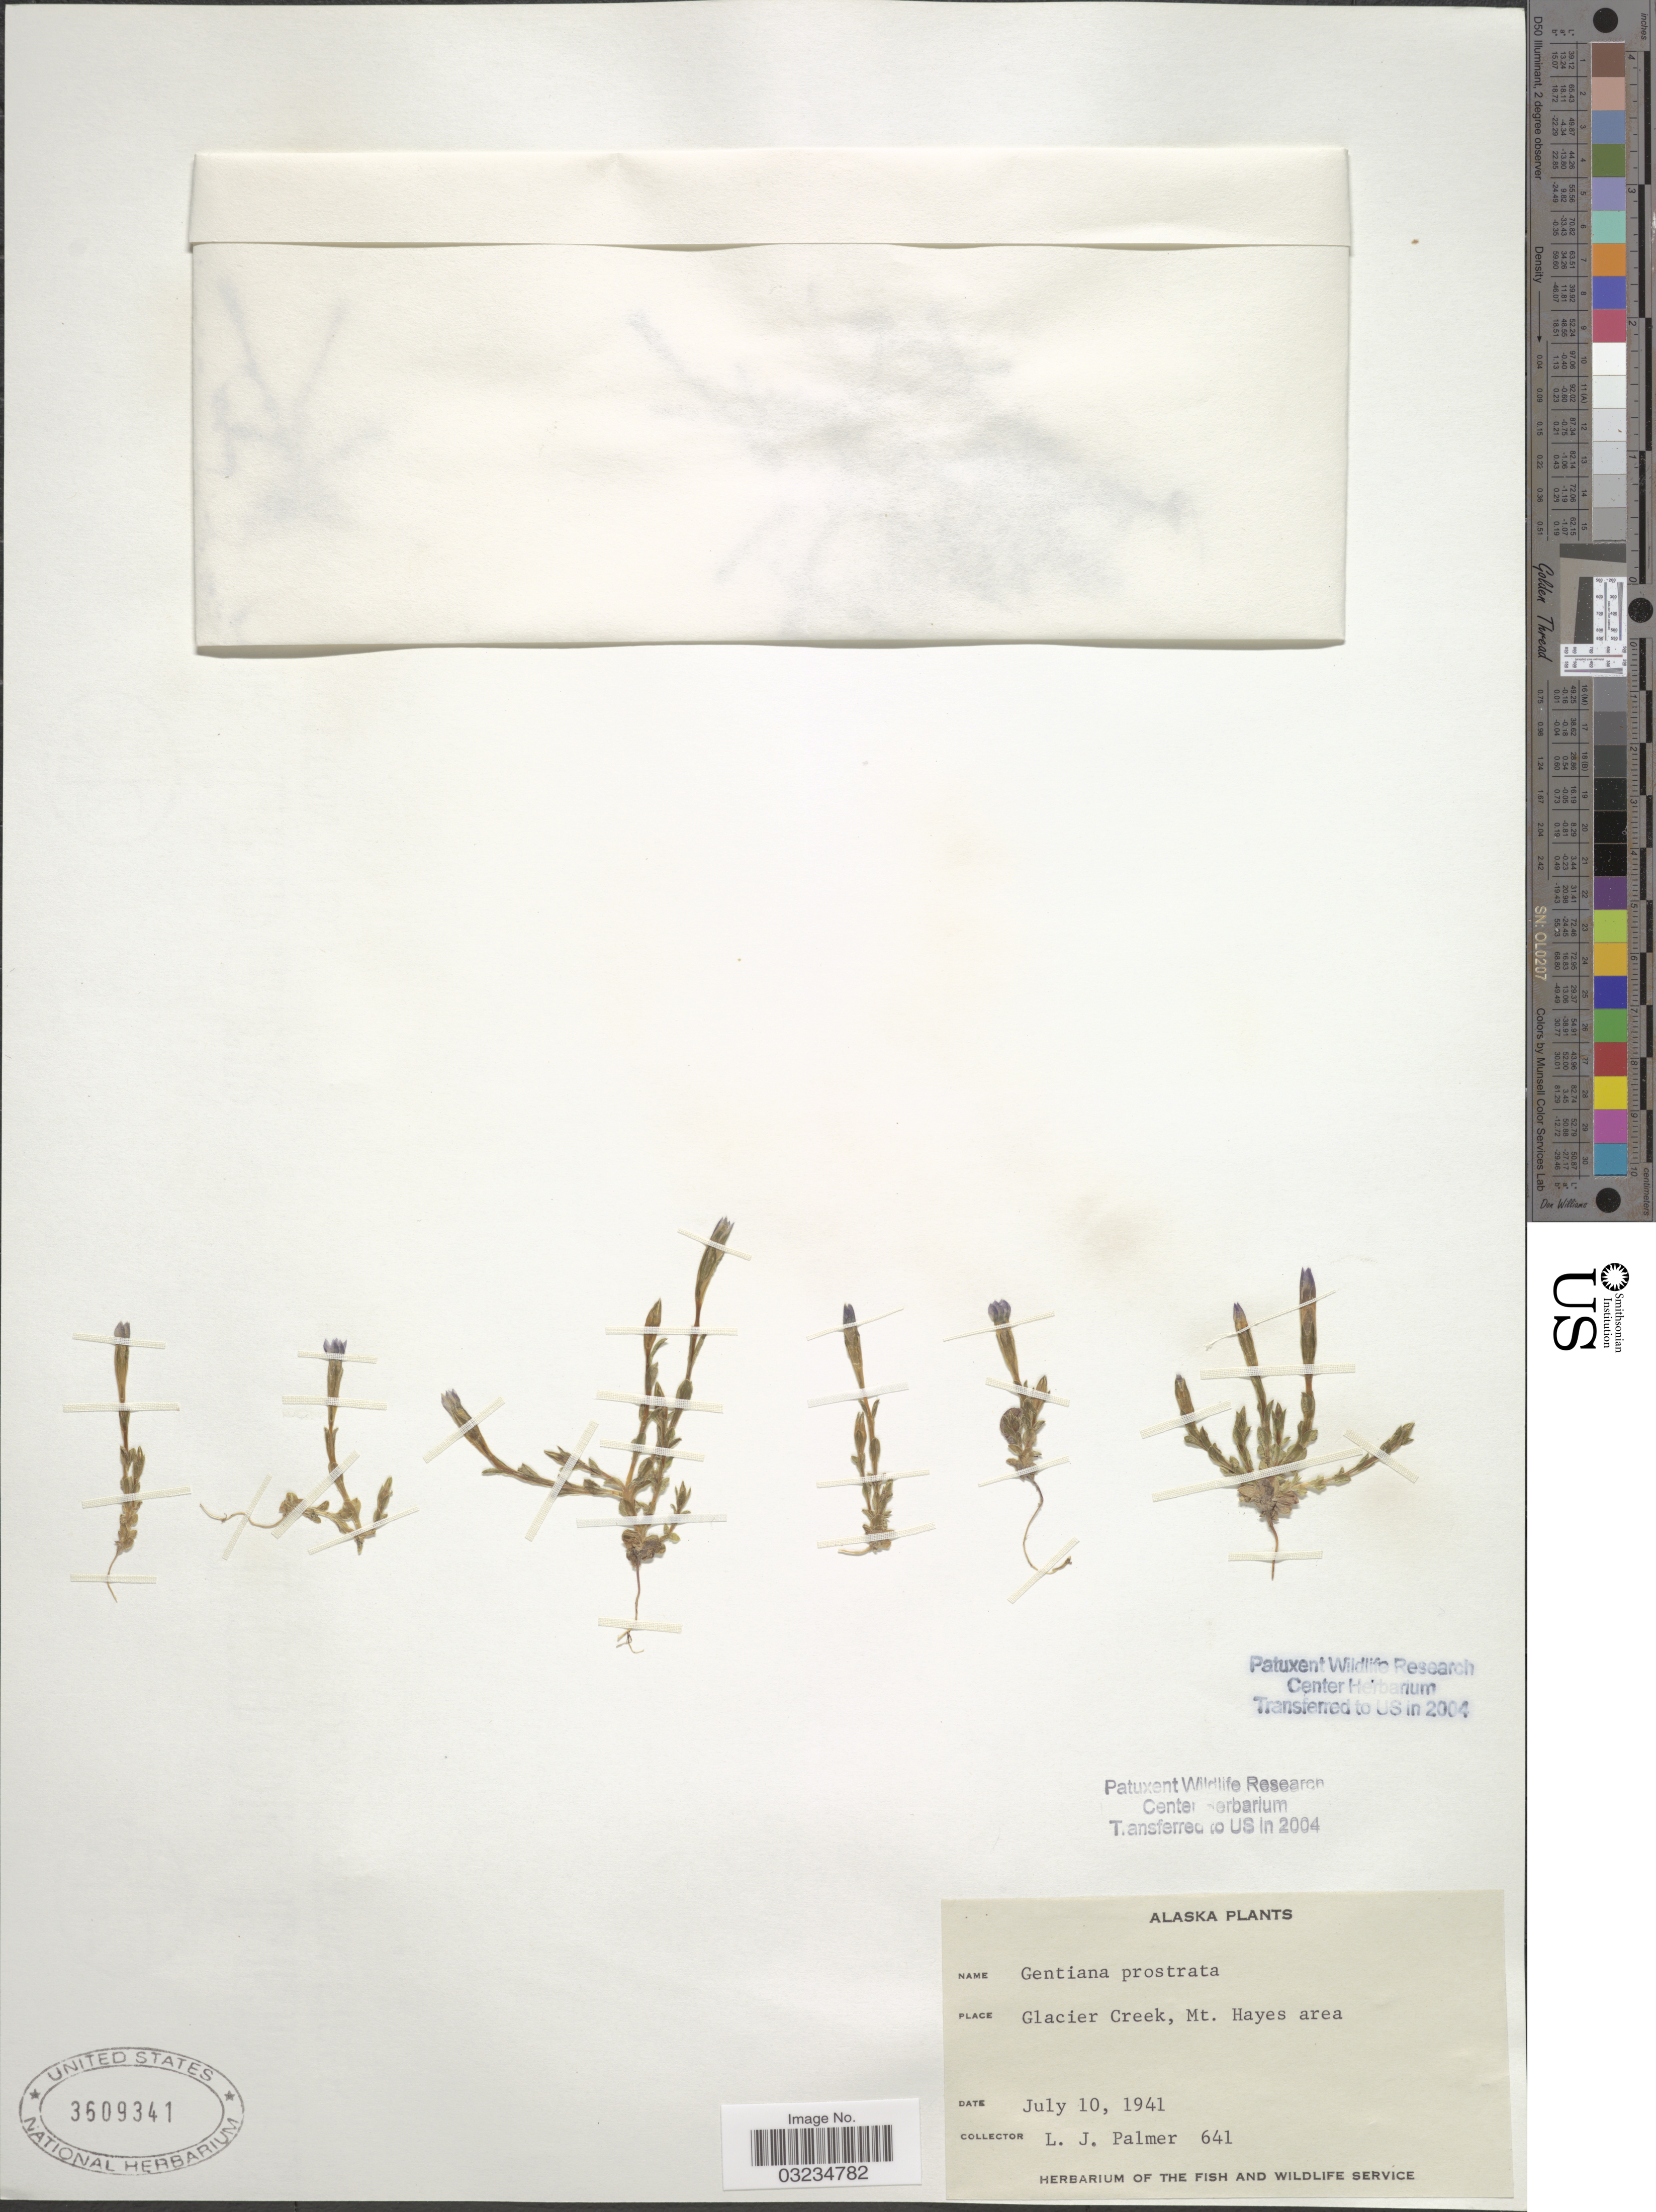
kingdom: Plantae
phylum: Tracheophyta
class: Magnoliopsida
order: Gentianales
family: Gentianaceae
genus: Gentiana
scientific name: Gentiana prostrata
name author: Haenke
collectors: L. J. Palmer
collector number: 641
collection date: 1941-07-10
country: United States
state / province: Alaska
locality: Glacier Creek, Mt. Hayes area.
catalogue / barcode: US 3609341